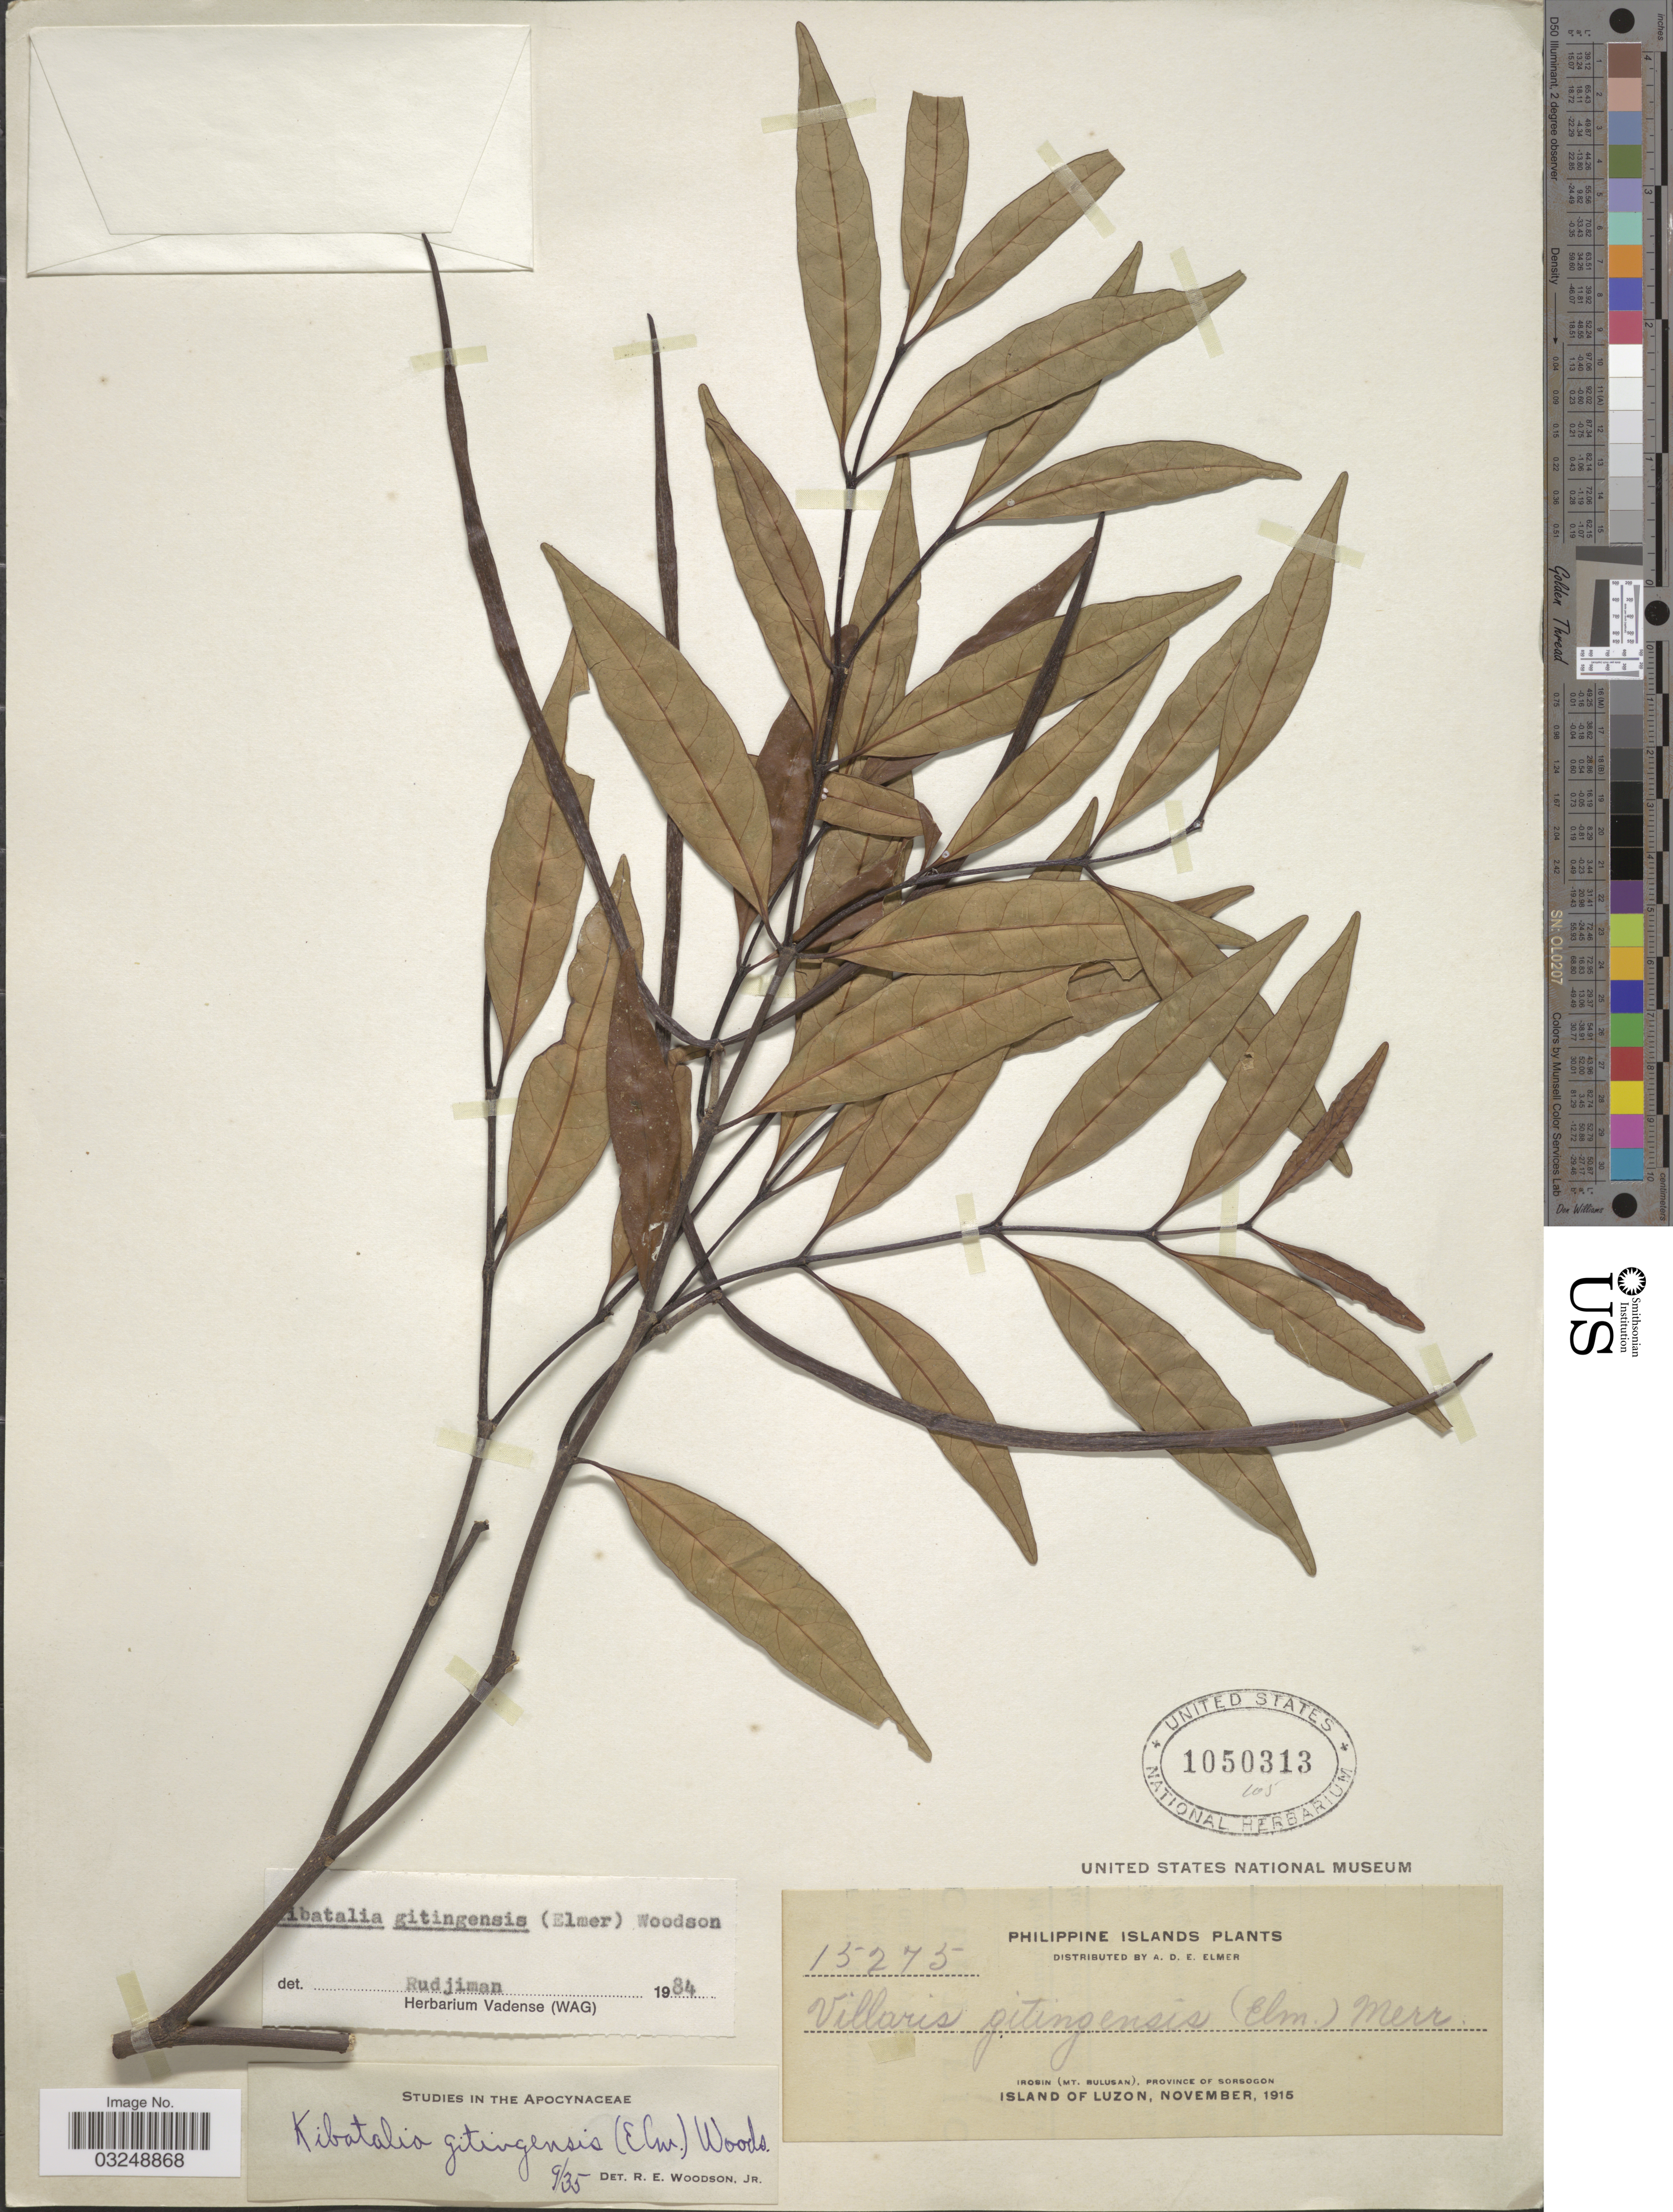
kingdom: Plantae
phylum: Tracheophyta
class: Magnoliopsida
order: Gentianales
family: Apocynaceae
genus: Kibatalia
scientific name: Kibatalia gitingensis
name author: (Elmer) Woodson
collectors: A. D. E. Elmer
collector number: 15275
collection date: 1915-11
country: Philippines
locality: Philippine Islands. Irosin (Mt. Bulusan), Province of Sorsogon. Island of Luzon.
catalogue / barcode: US 1050313